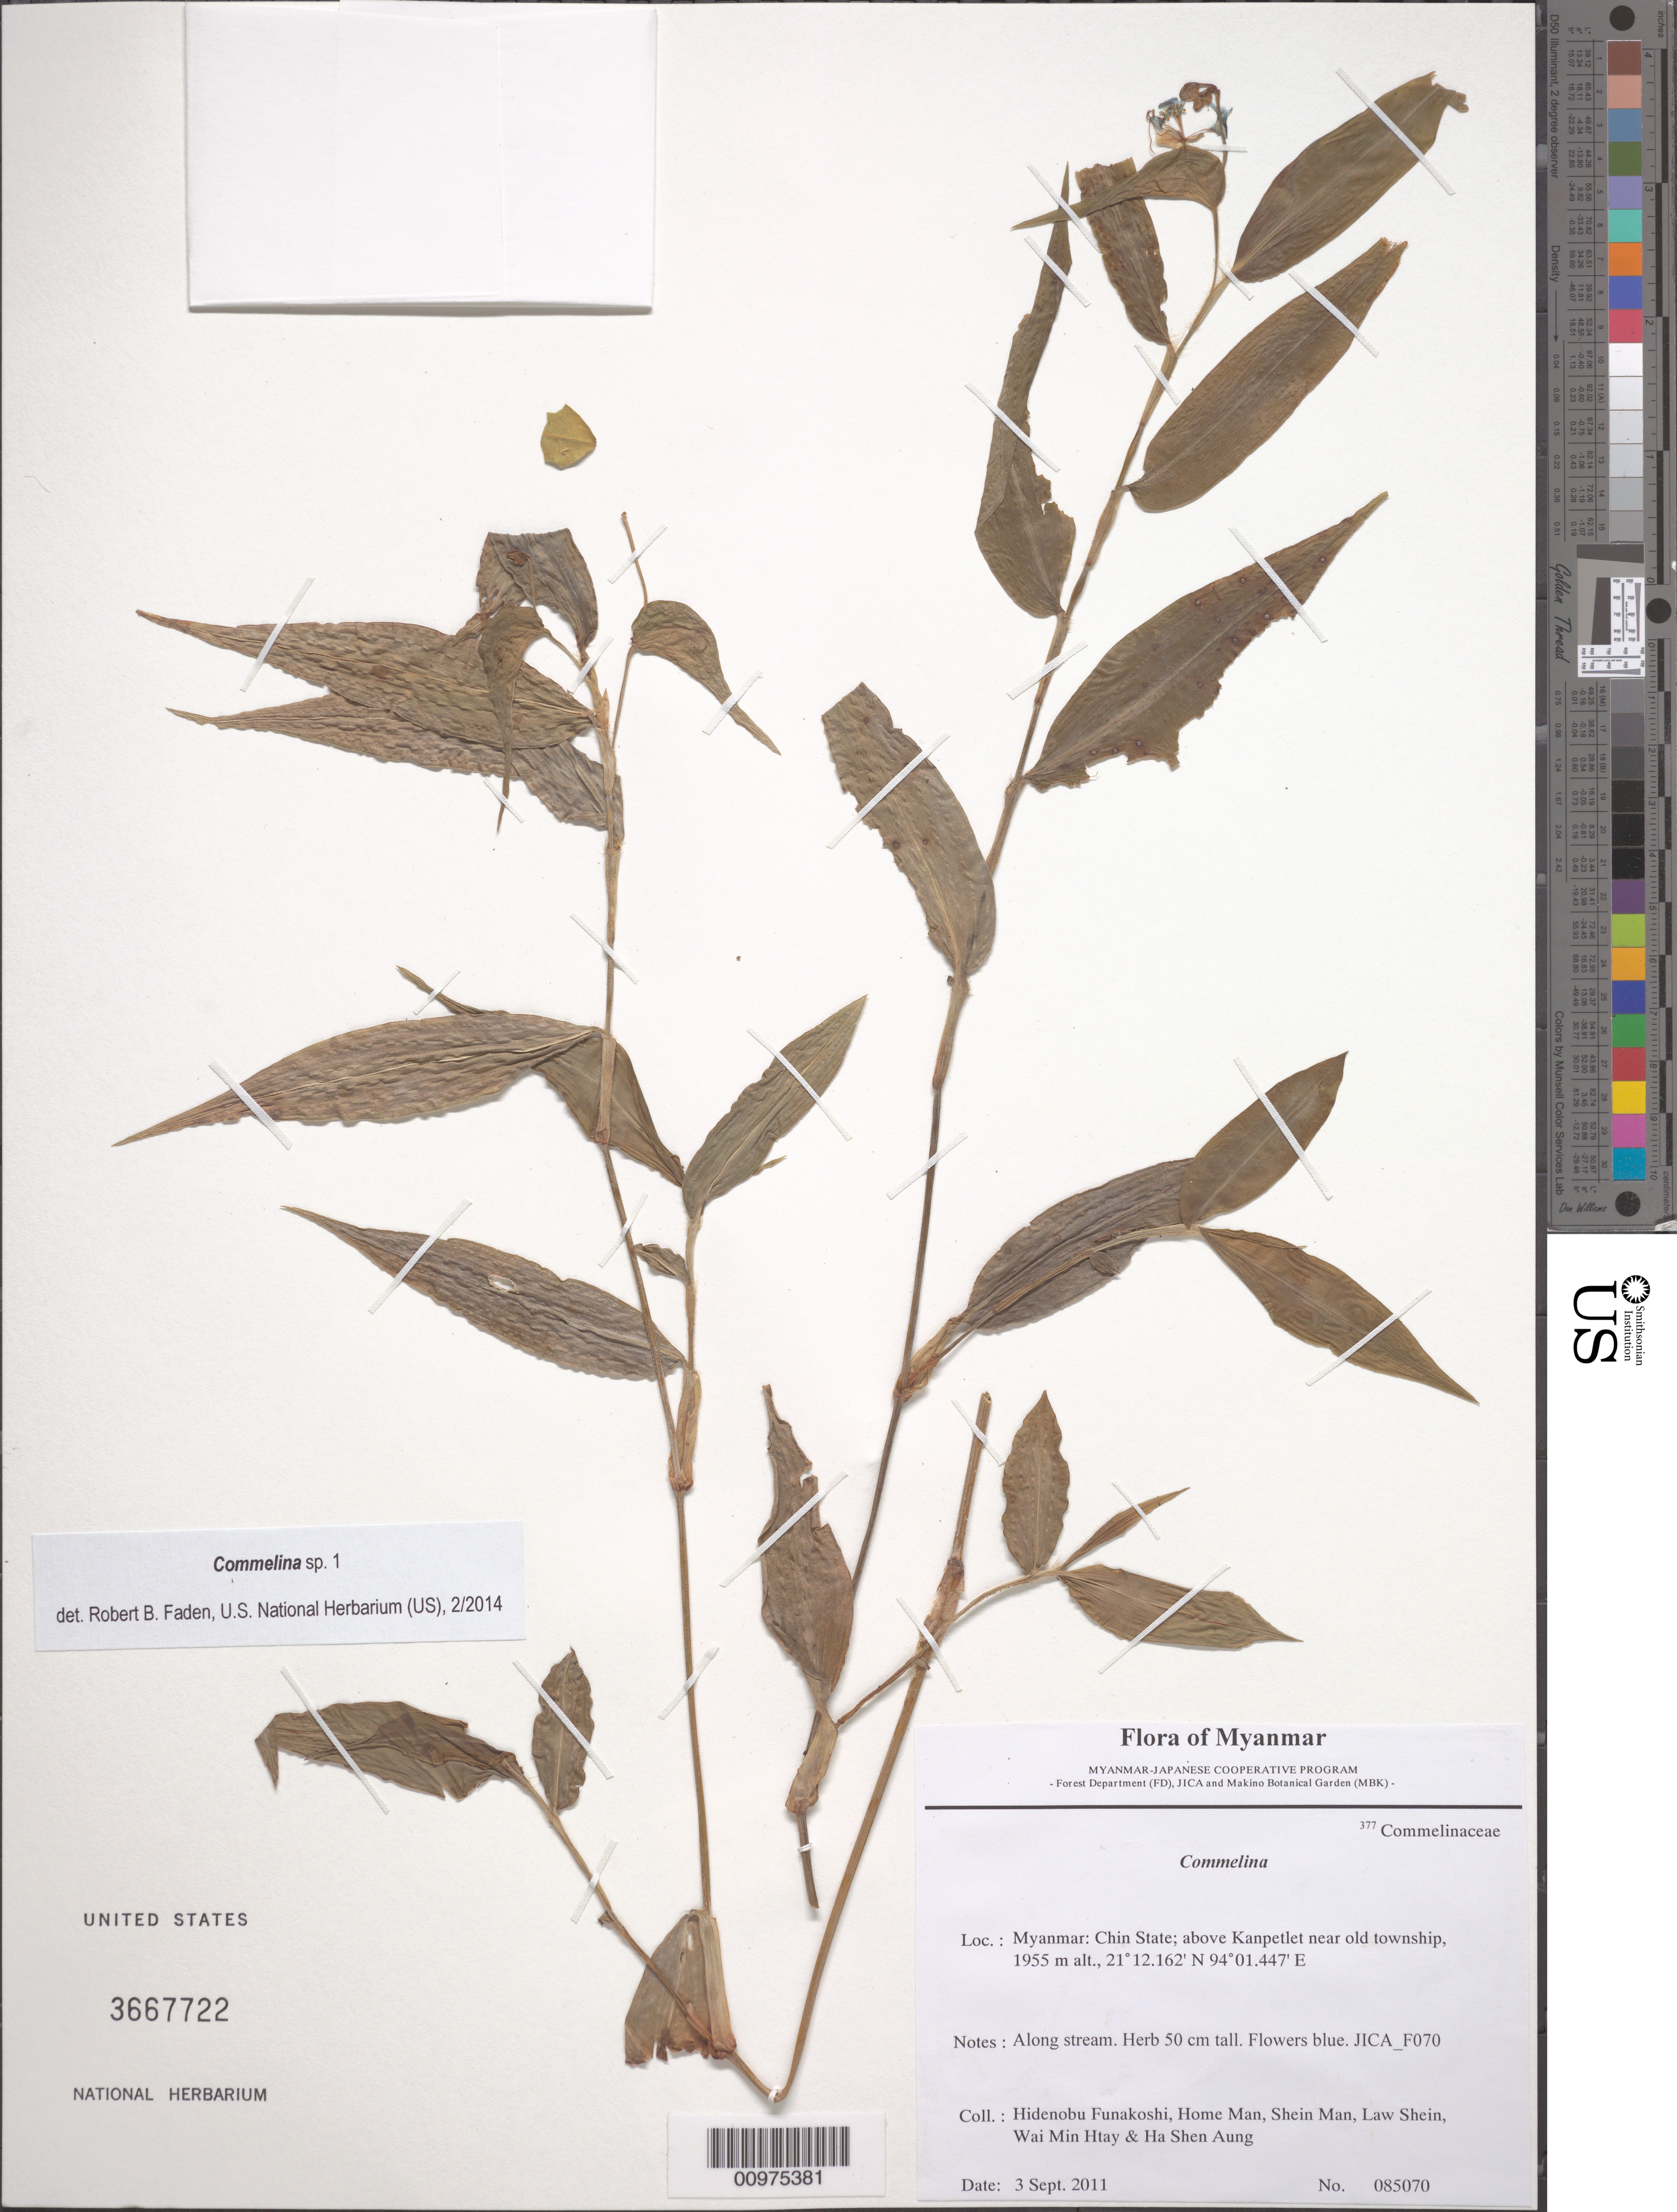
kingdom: Plantae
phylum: Tracheophyta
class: Liliopsida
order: Commelinales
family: Commelinaceae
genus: Commelina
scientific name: Commelina sp. 1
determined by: Faden, Robert B., (US), Smithsonian Institution - National Museum of Natural History (UNITED STATES)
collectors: H. Funakoshi et al.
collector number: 085070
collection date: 2011-09-03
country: Myanmar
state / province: Chin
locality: above Kanpetlet near old township,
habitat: Along stream.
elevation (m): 1955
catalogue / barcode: US 3667722